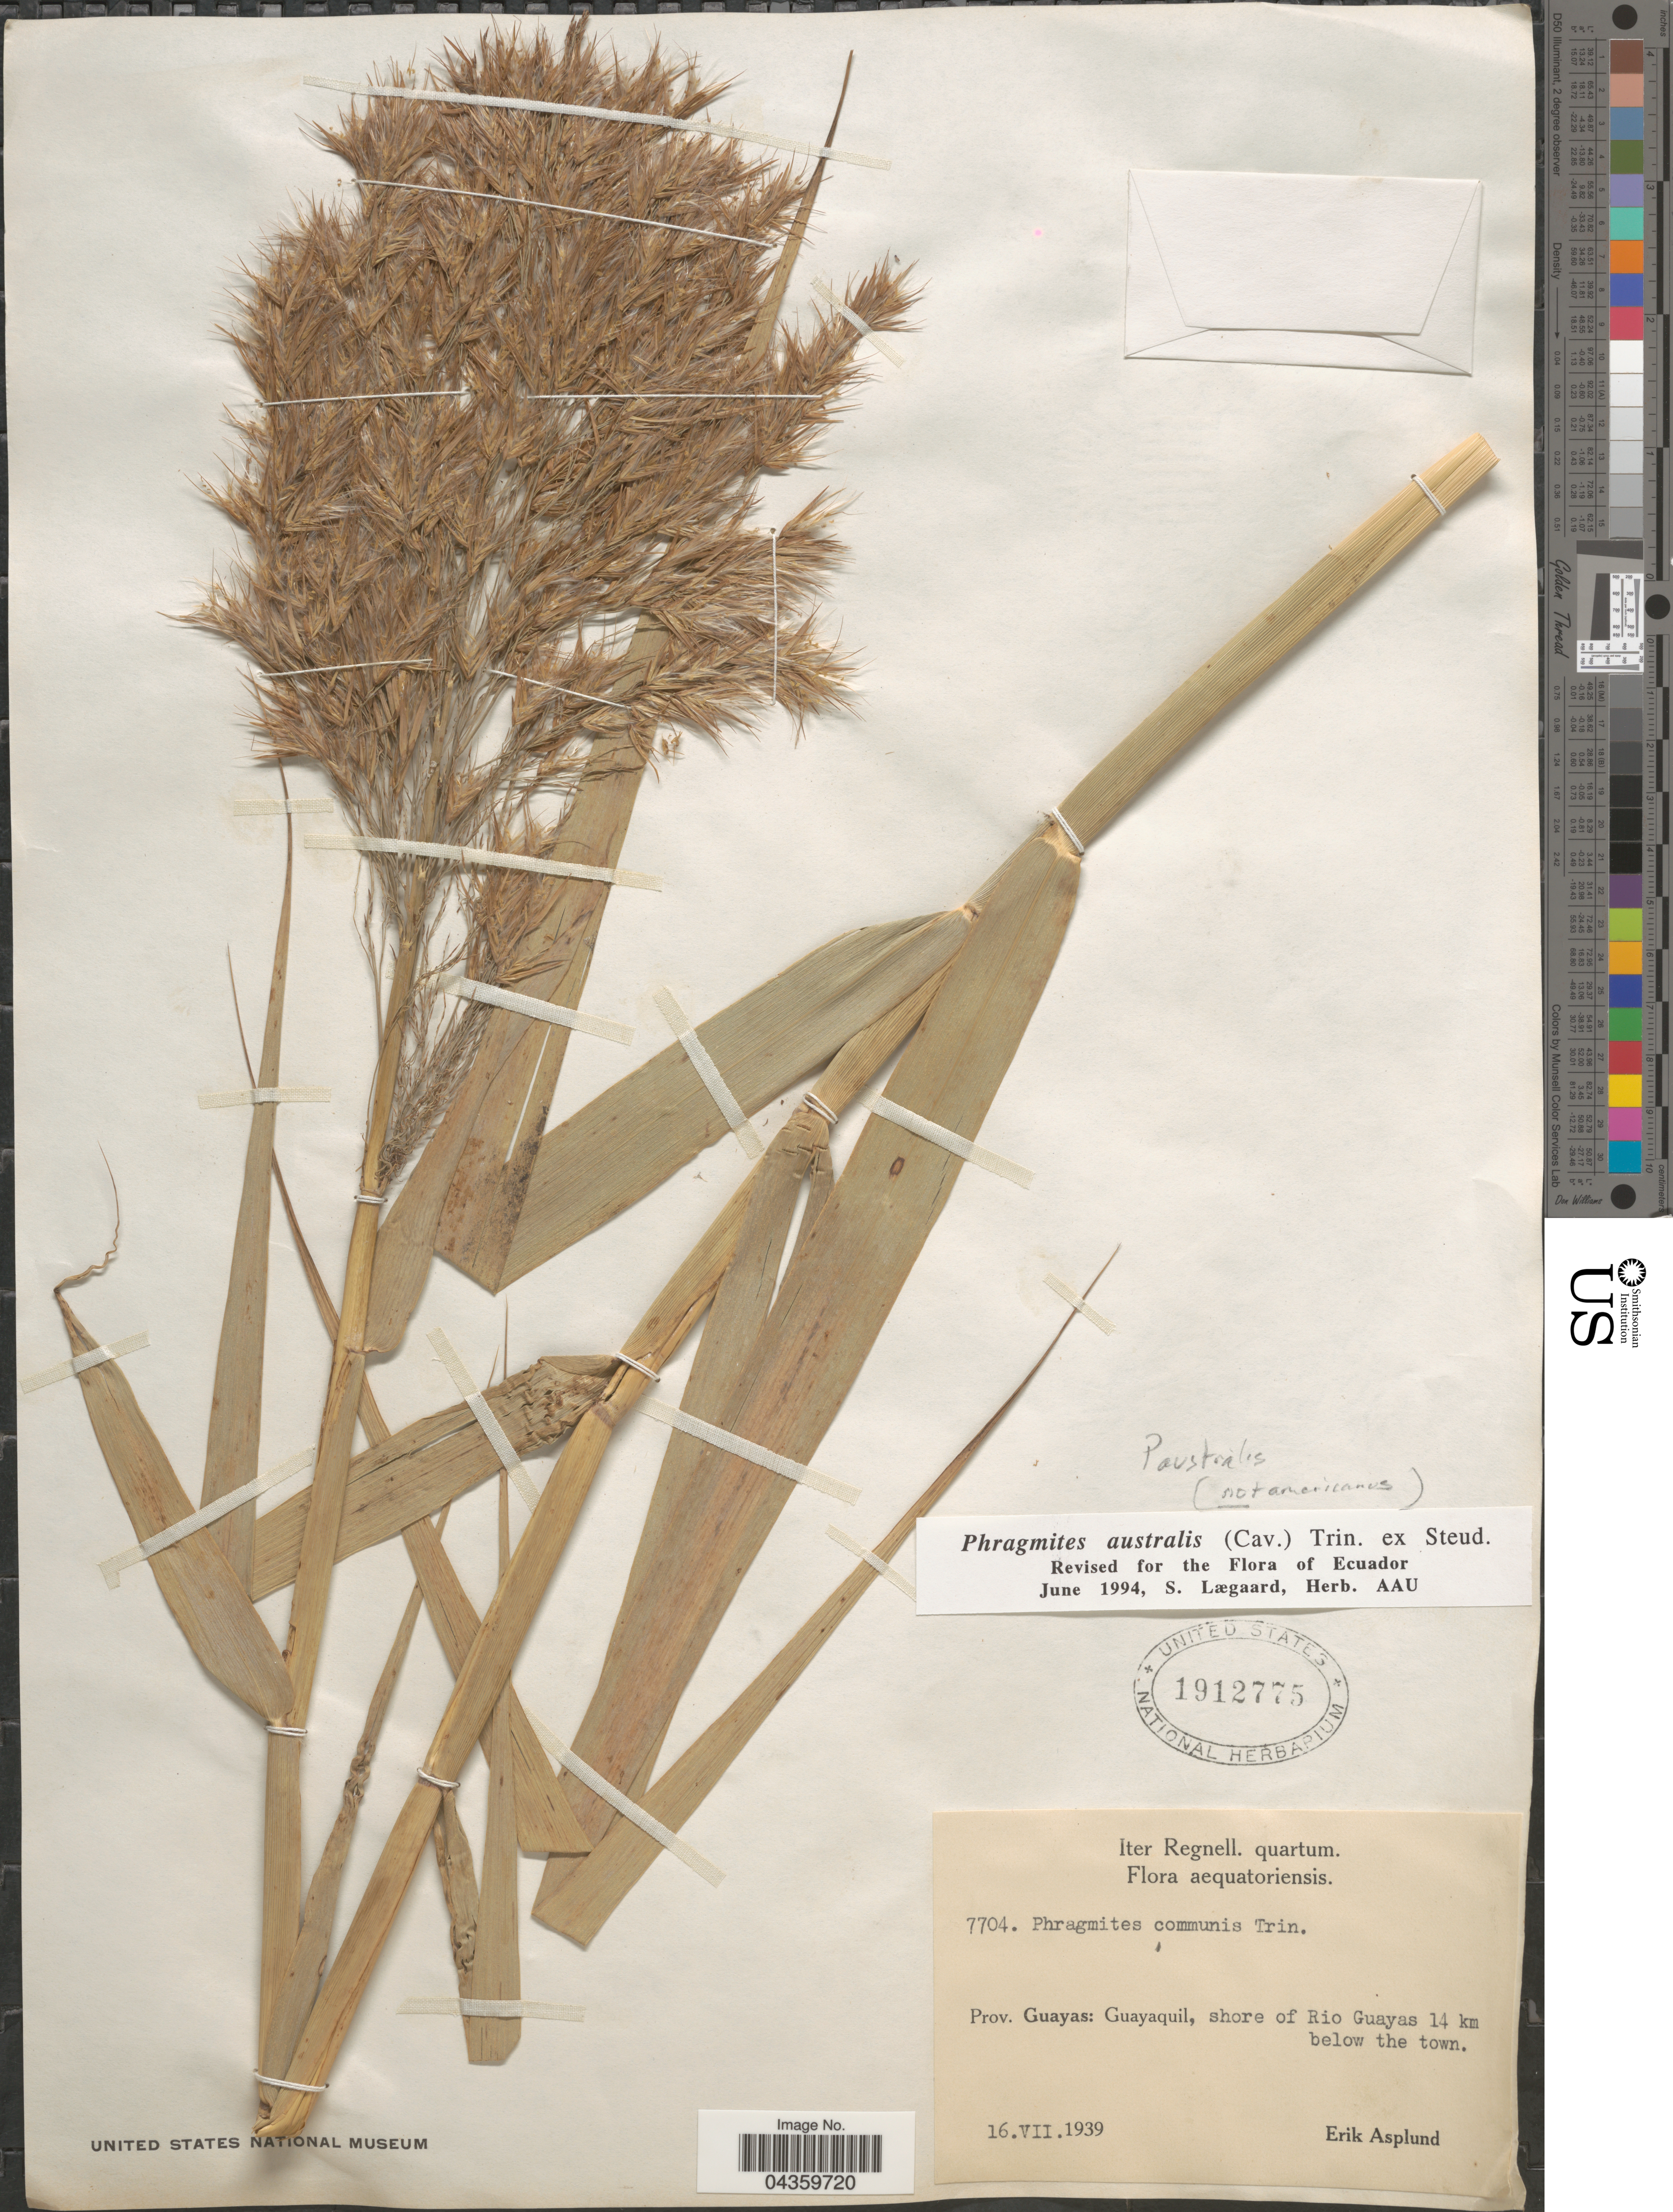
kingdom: Plantae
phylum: Tracheophyta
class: Liliopsida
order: Poales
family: Poaceae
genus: Phragmites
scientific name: Phragmites australis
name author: (Cav.) Trin. ex Steud.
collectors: E. Asplund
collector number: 7704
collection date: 1939-07-16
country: Ecuador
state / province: Guayas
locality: Iter Regnell. quartum. Aequatoriensis. Guayaquil, shore of Rio Guayas 14 km below the town.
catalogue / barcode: US 1912775